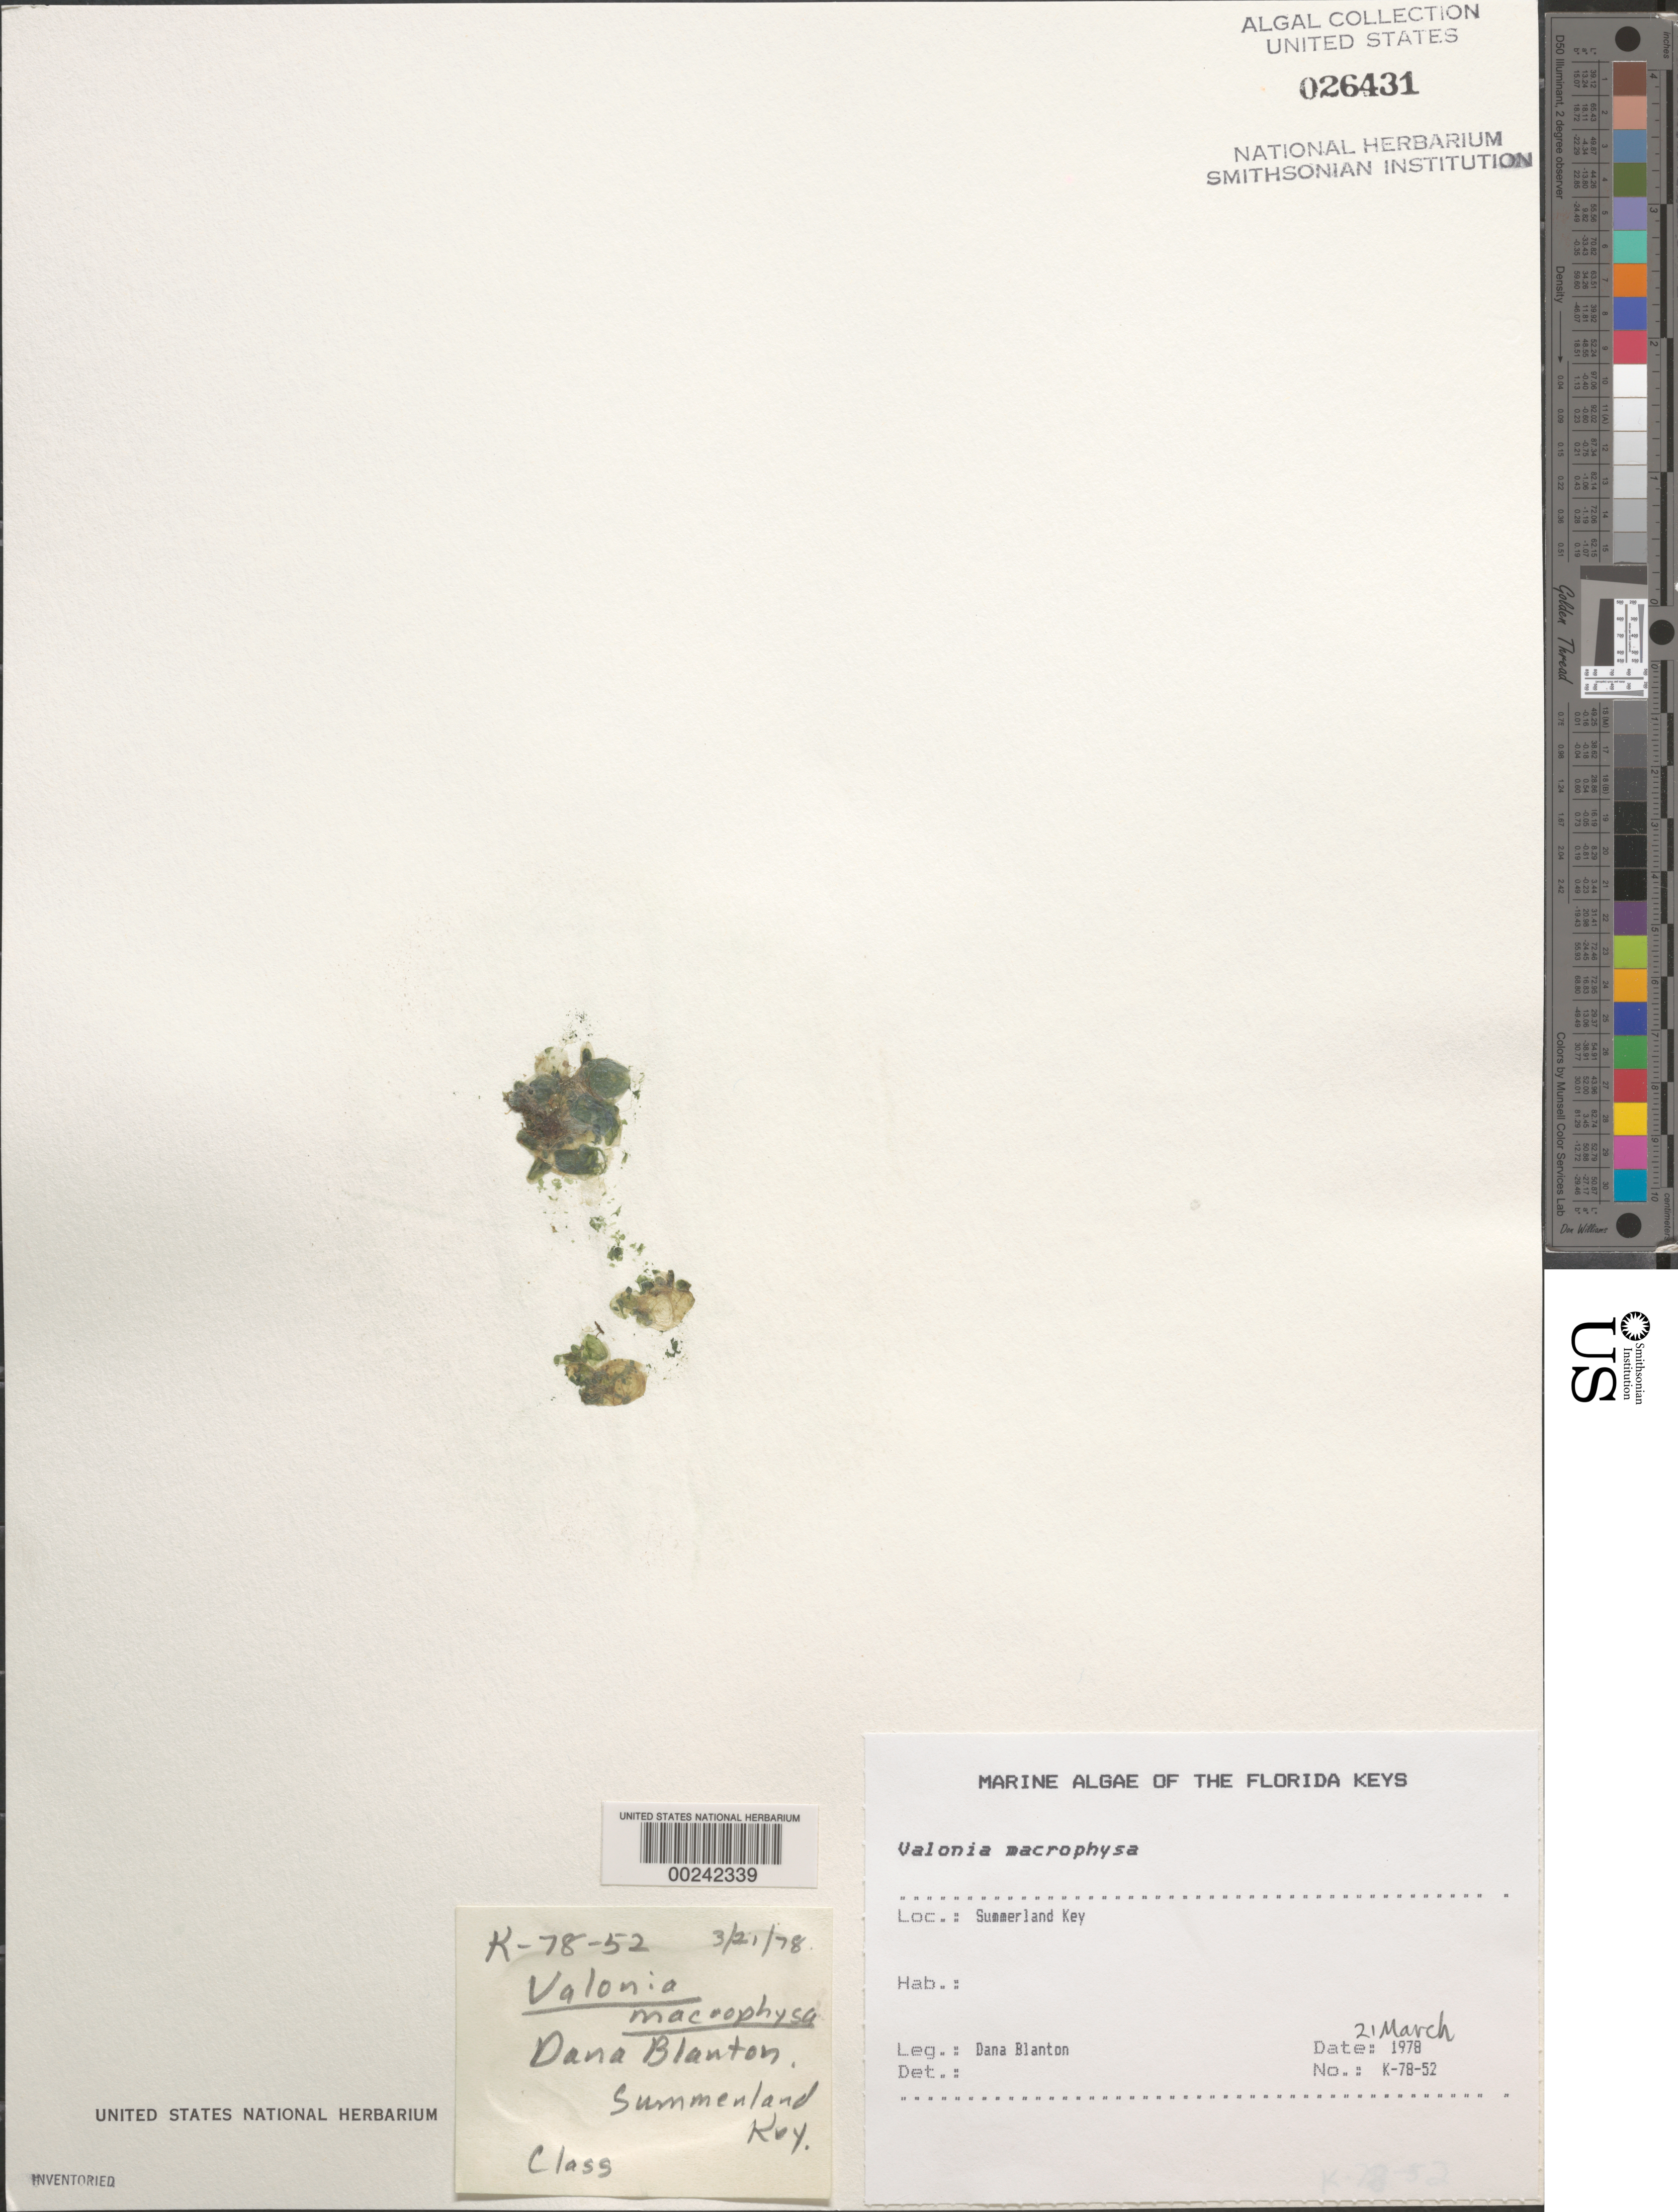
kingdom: Plantae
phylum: Chlorophyta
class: Ulvophyceae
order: Siphonocladales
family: Valoniaceae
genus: Valonia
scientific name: Valonia macrophysa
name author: Kütz.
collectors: D. Blanton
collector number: K-78-52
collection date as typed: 21 Mar 1978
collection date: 1978-03-21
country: United States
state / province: Florida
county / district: Monroe County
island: Summerland Key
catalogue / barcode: US 26431